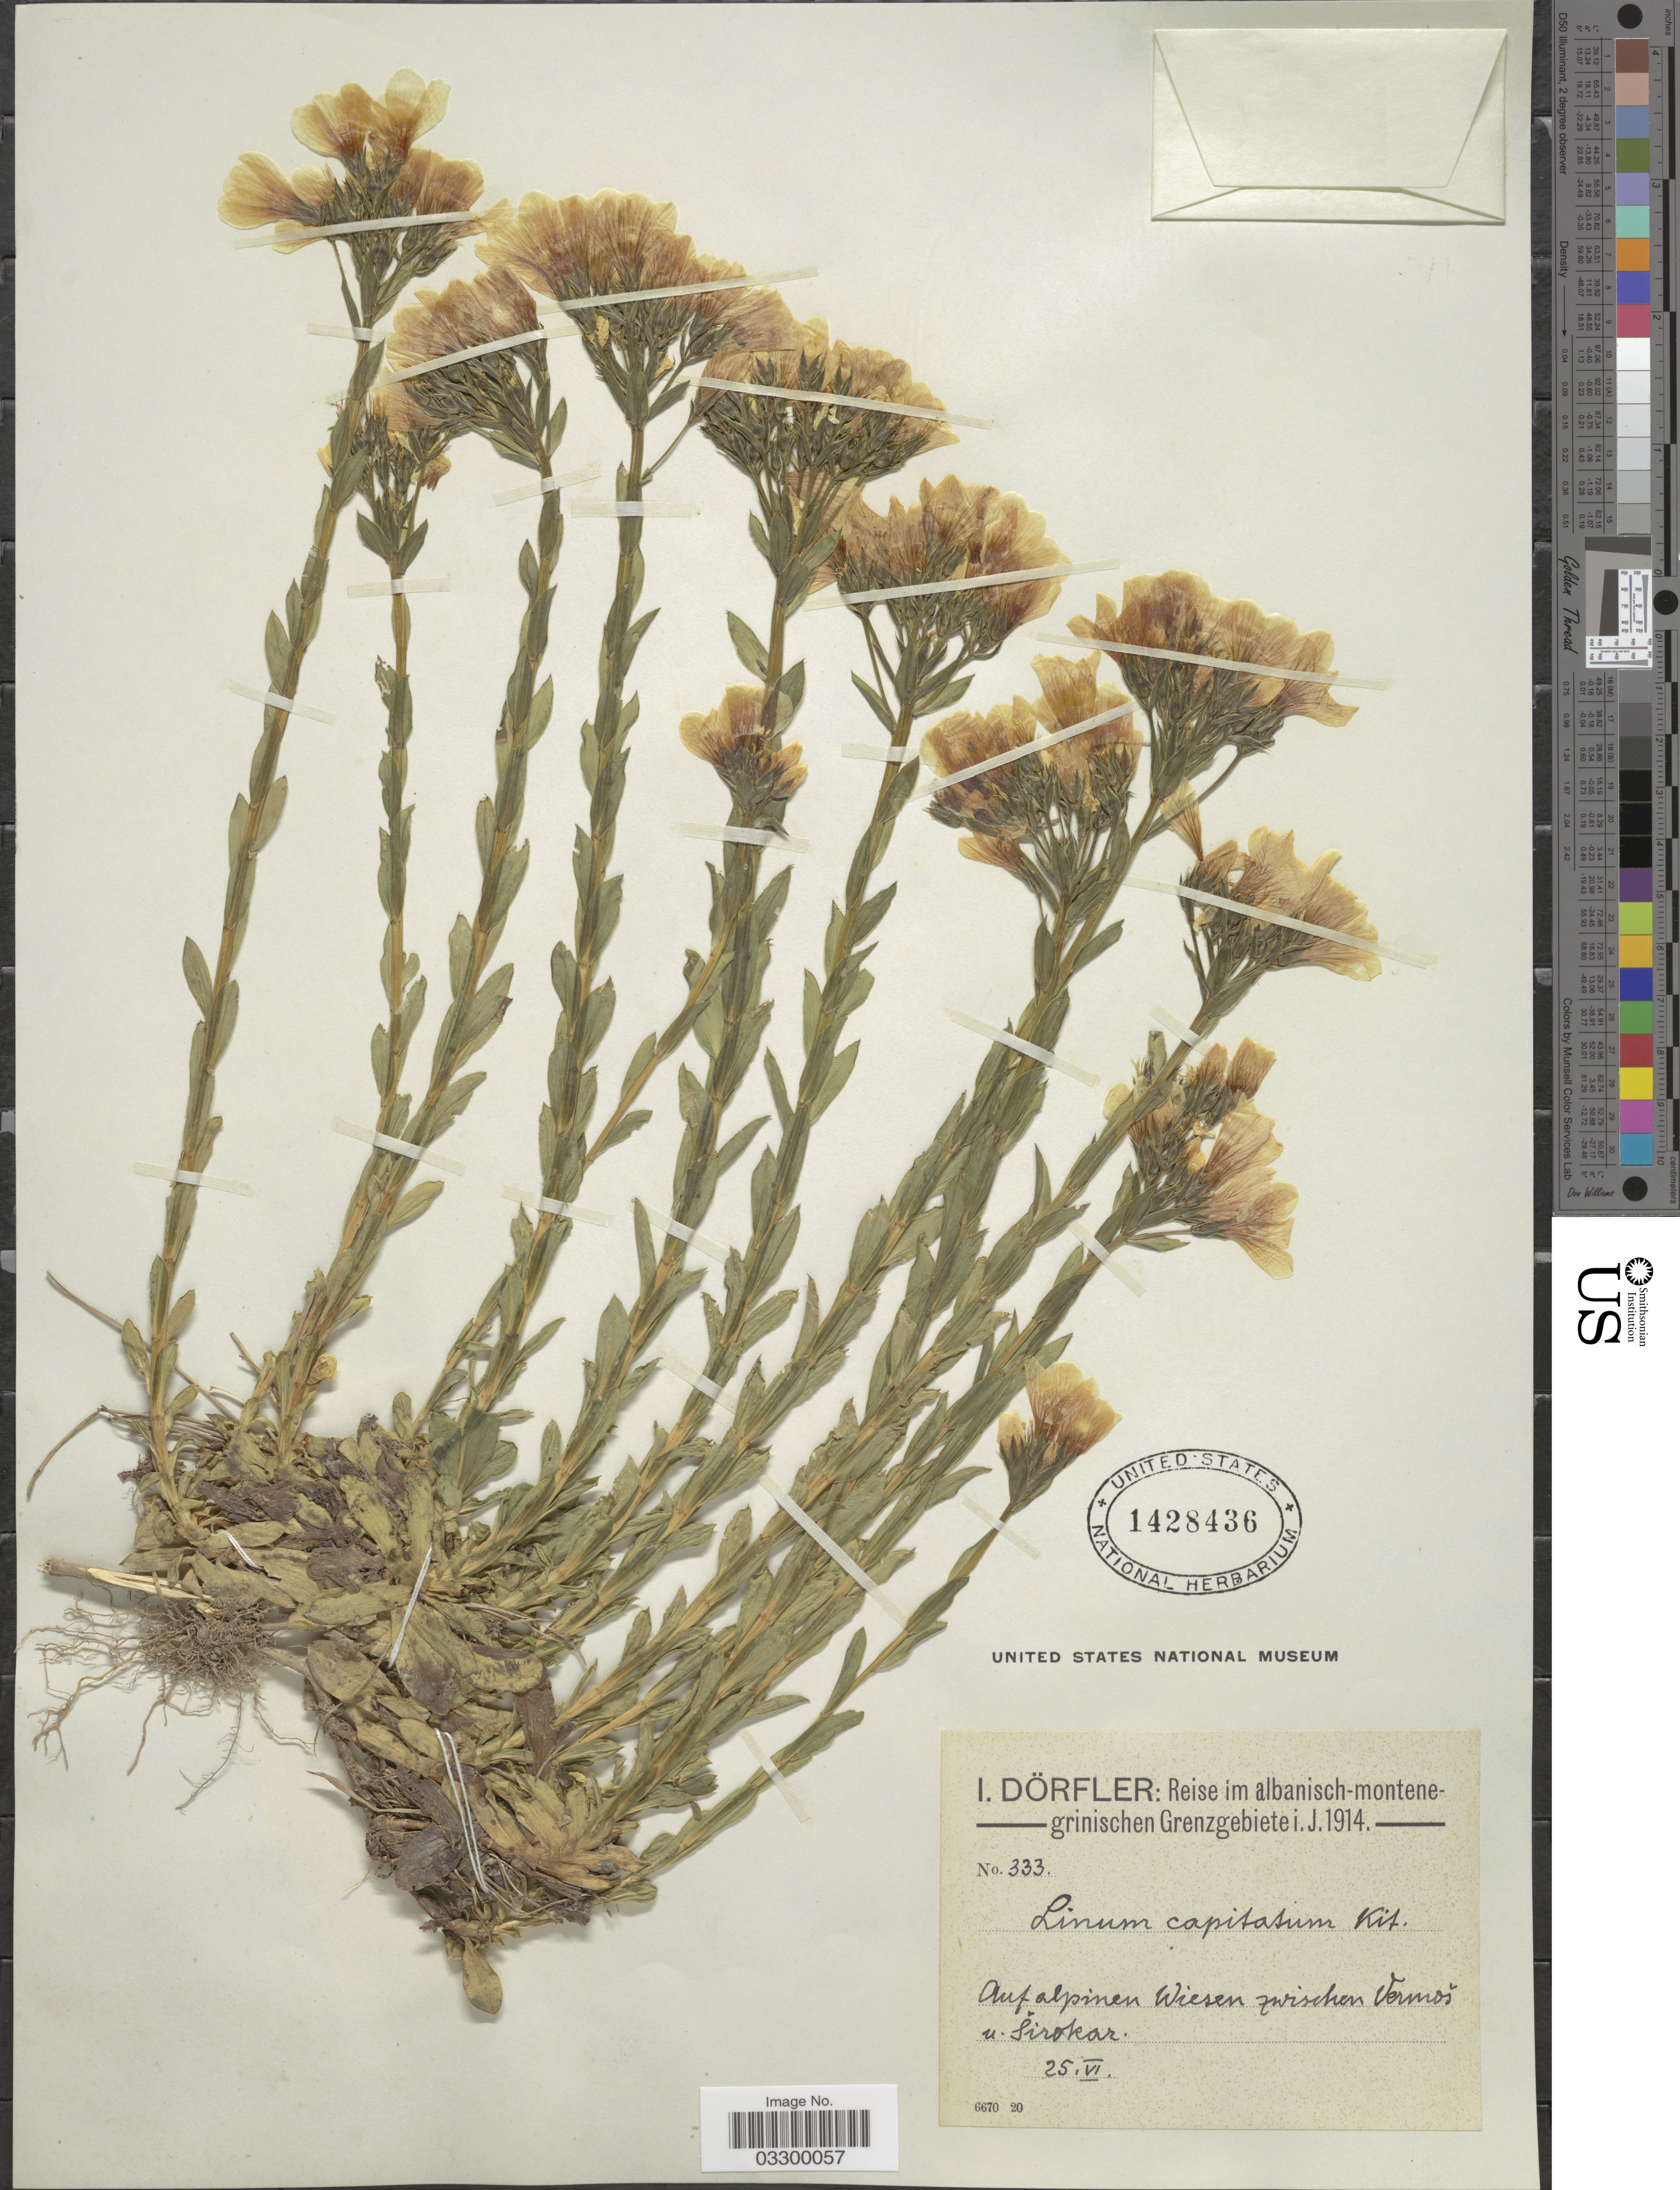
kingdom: Plantae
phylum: Tracheophyta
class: Magnoliopsida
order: Malpighiales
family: Linaceae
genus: Linum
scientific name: Linum capitatum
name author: Kit. ex Schult.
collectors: I. Dörfler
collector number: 333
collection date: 1914-06-25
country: Montenegro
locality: Auf alpinen Wiesen zwischen Vermos u. Sirokar.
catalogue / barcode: US 1428436